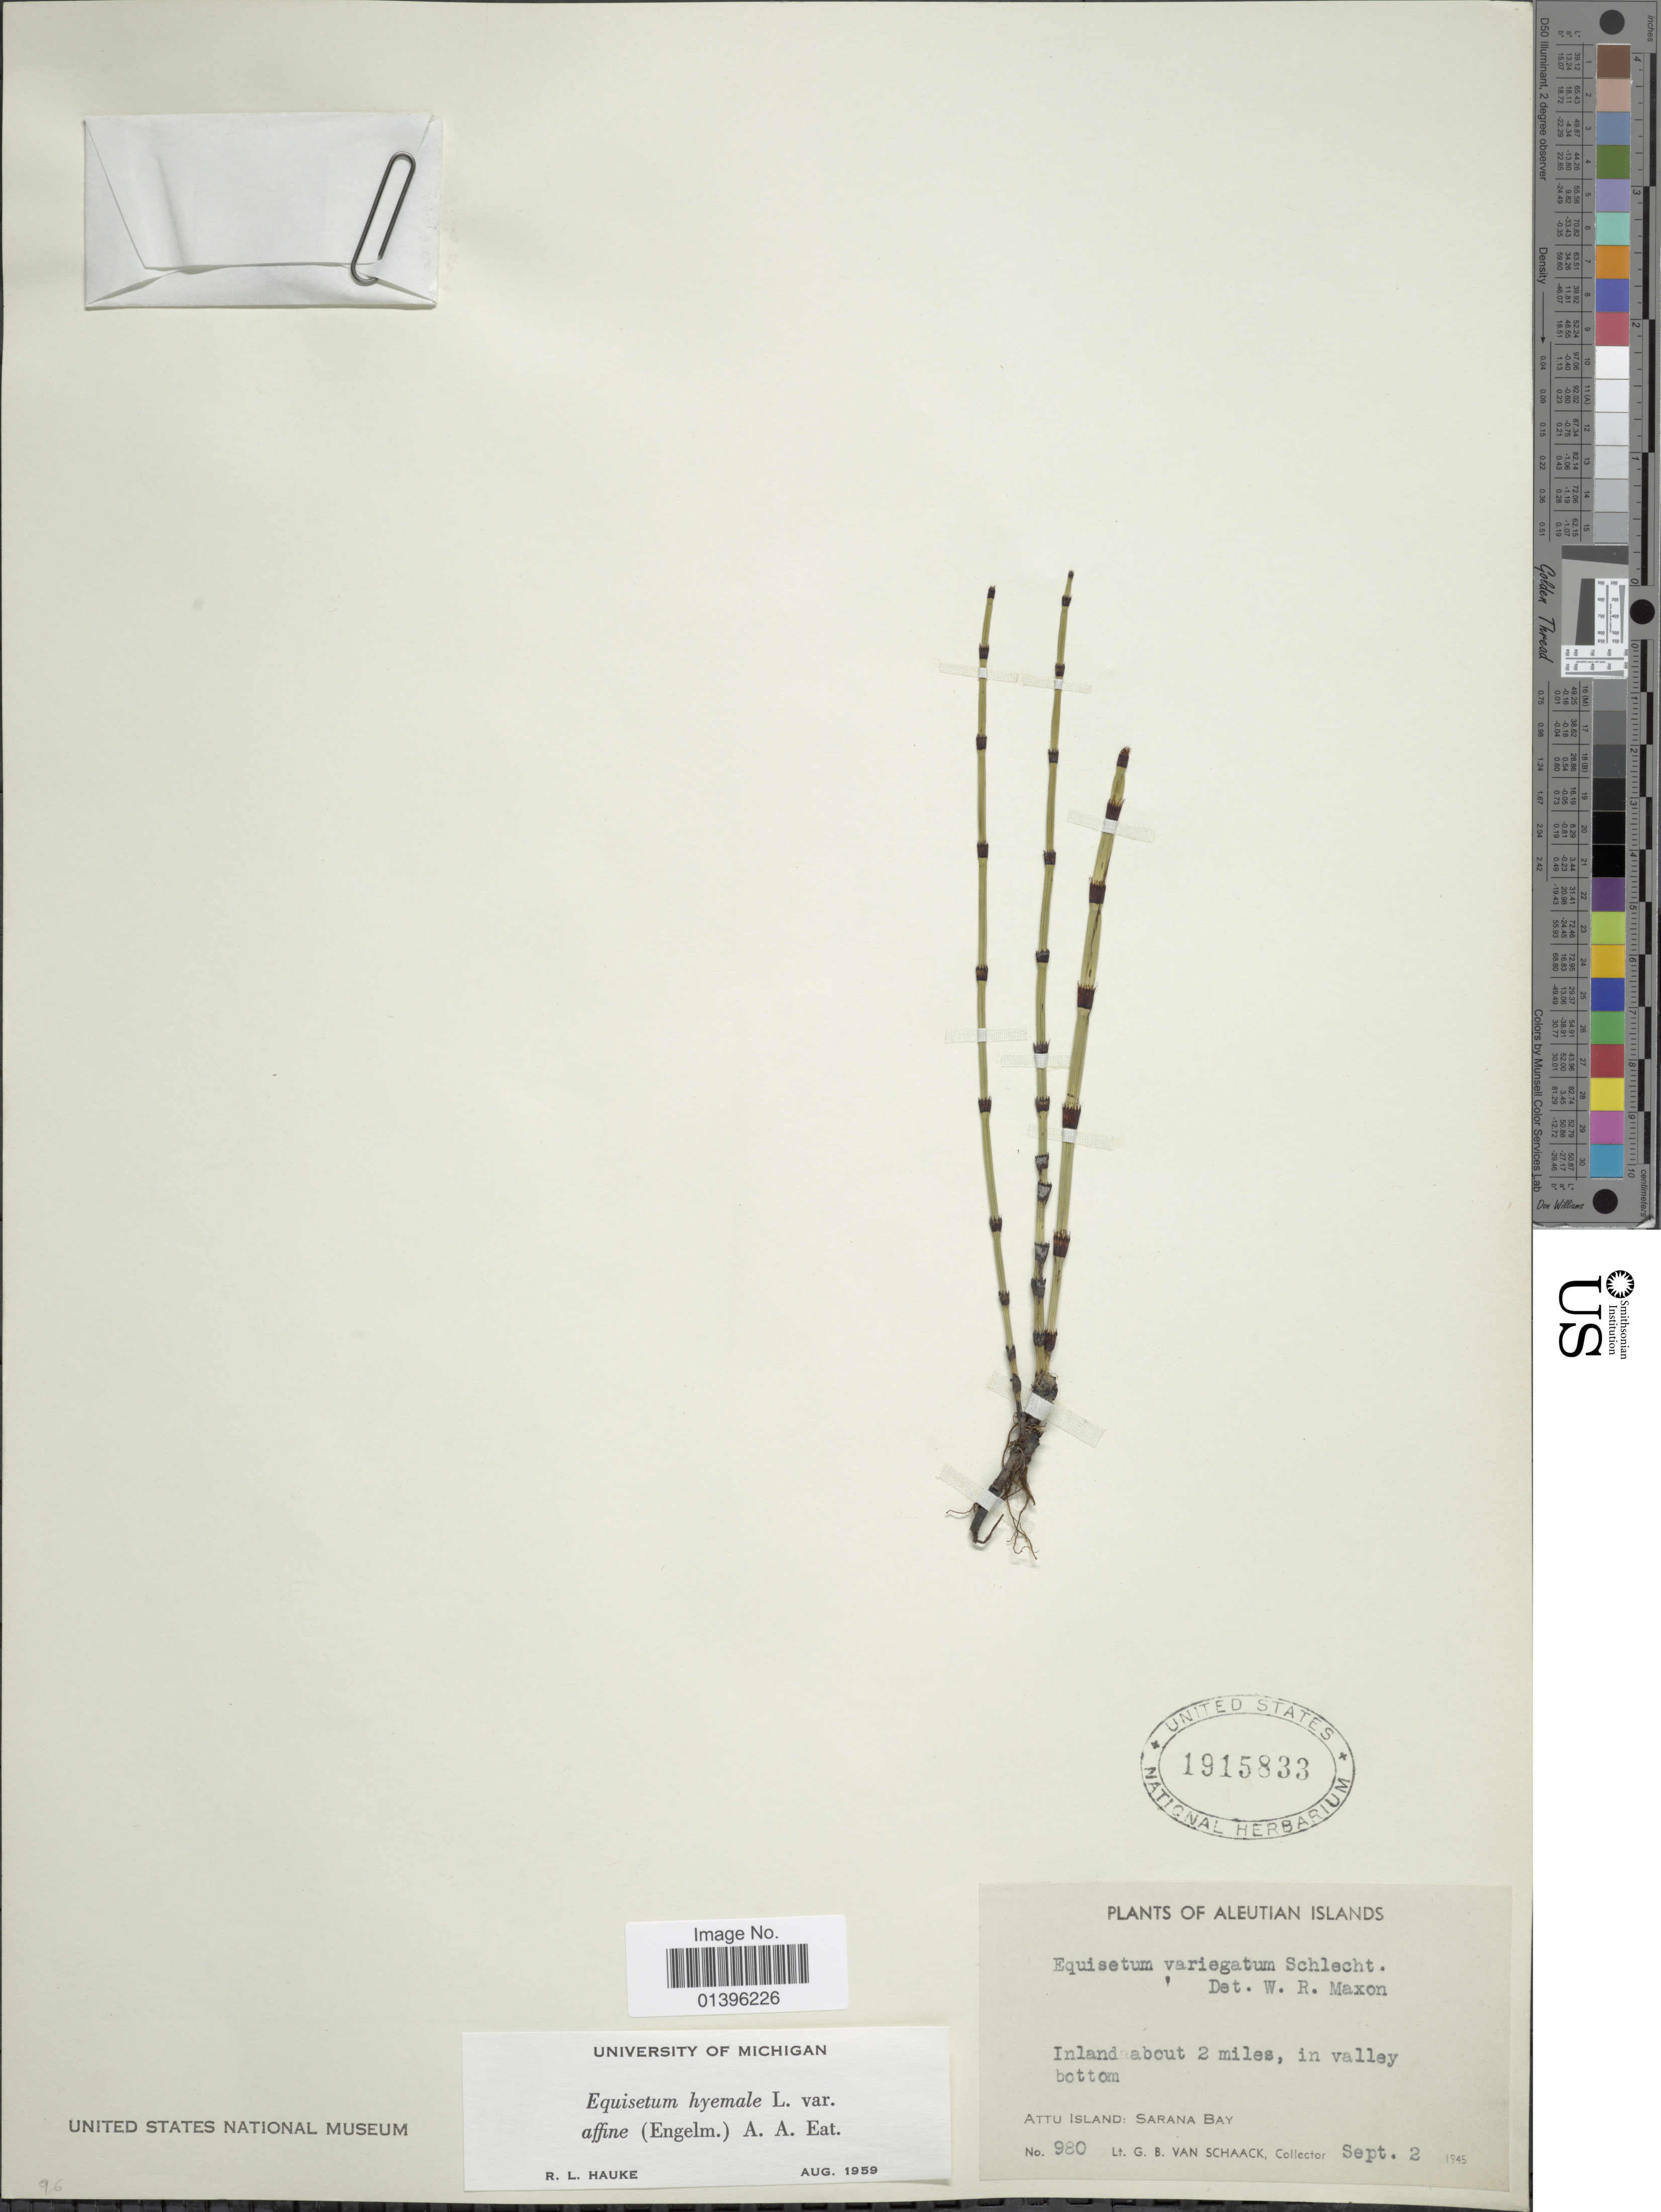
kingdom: Plantae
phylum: Tracheophyta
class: Polypodiopsida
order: Equisetales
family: Equisetaceae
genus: Equisetum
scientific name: Equisetum hyemale var. affine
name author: (Engelm.) A.A. Eaton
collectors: G. Van Schaack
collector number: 980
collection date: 1945-09-02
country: United States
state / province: Alaska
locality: Inland about 2 miles, in valley bottom. Attu Island, Sarana Bay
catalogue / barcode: US 1915833